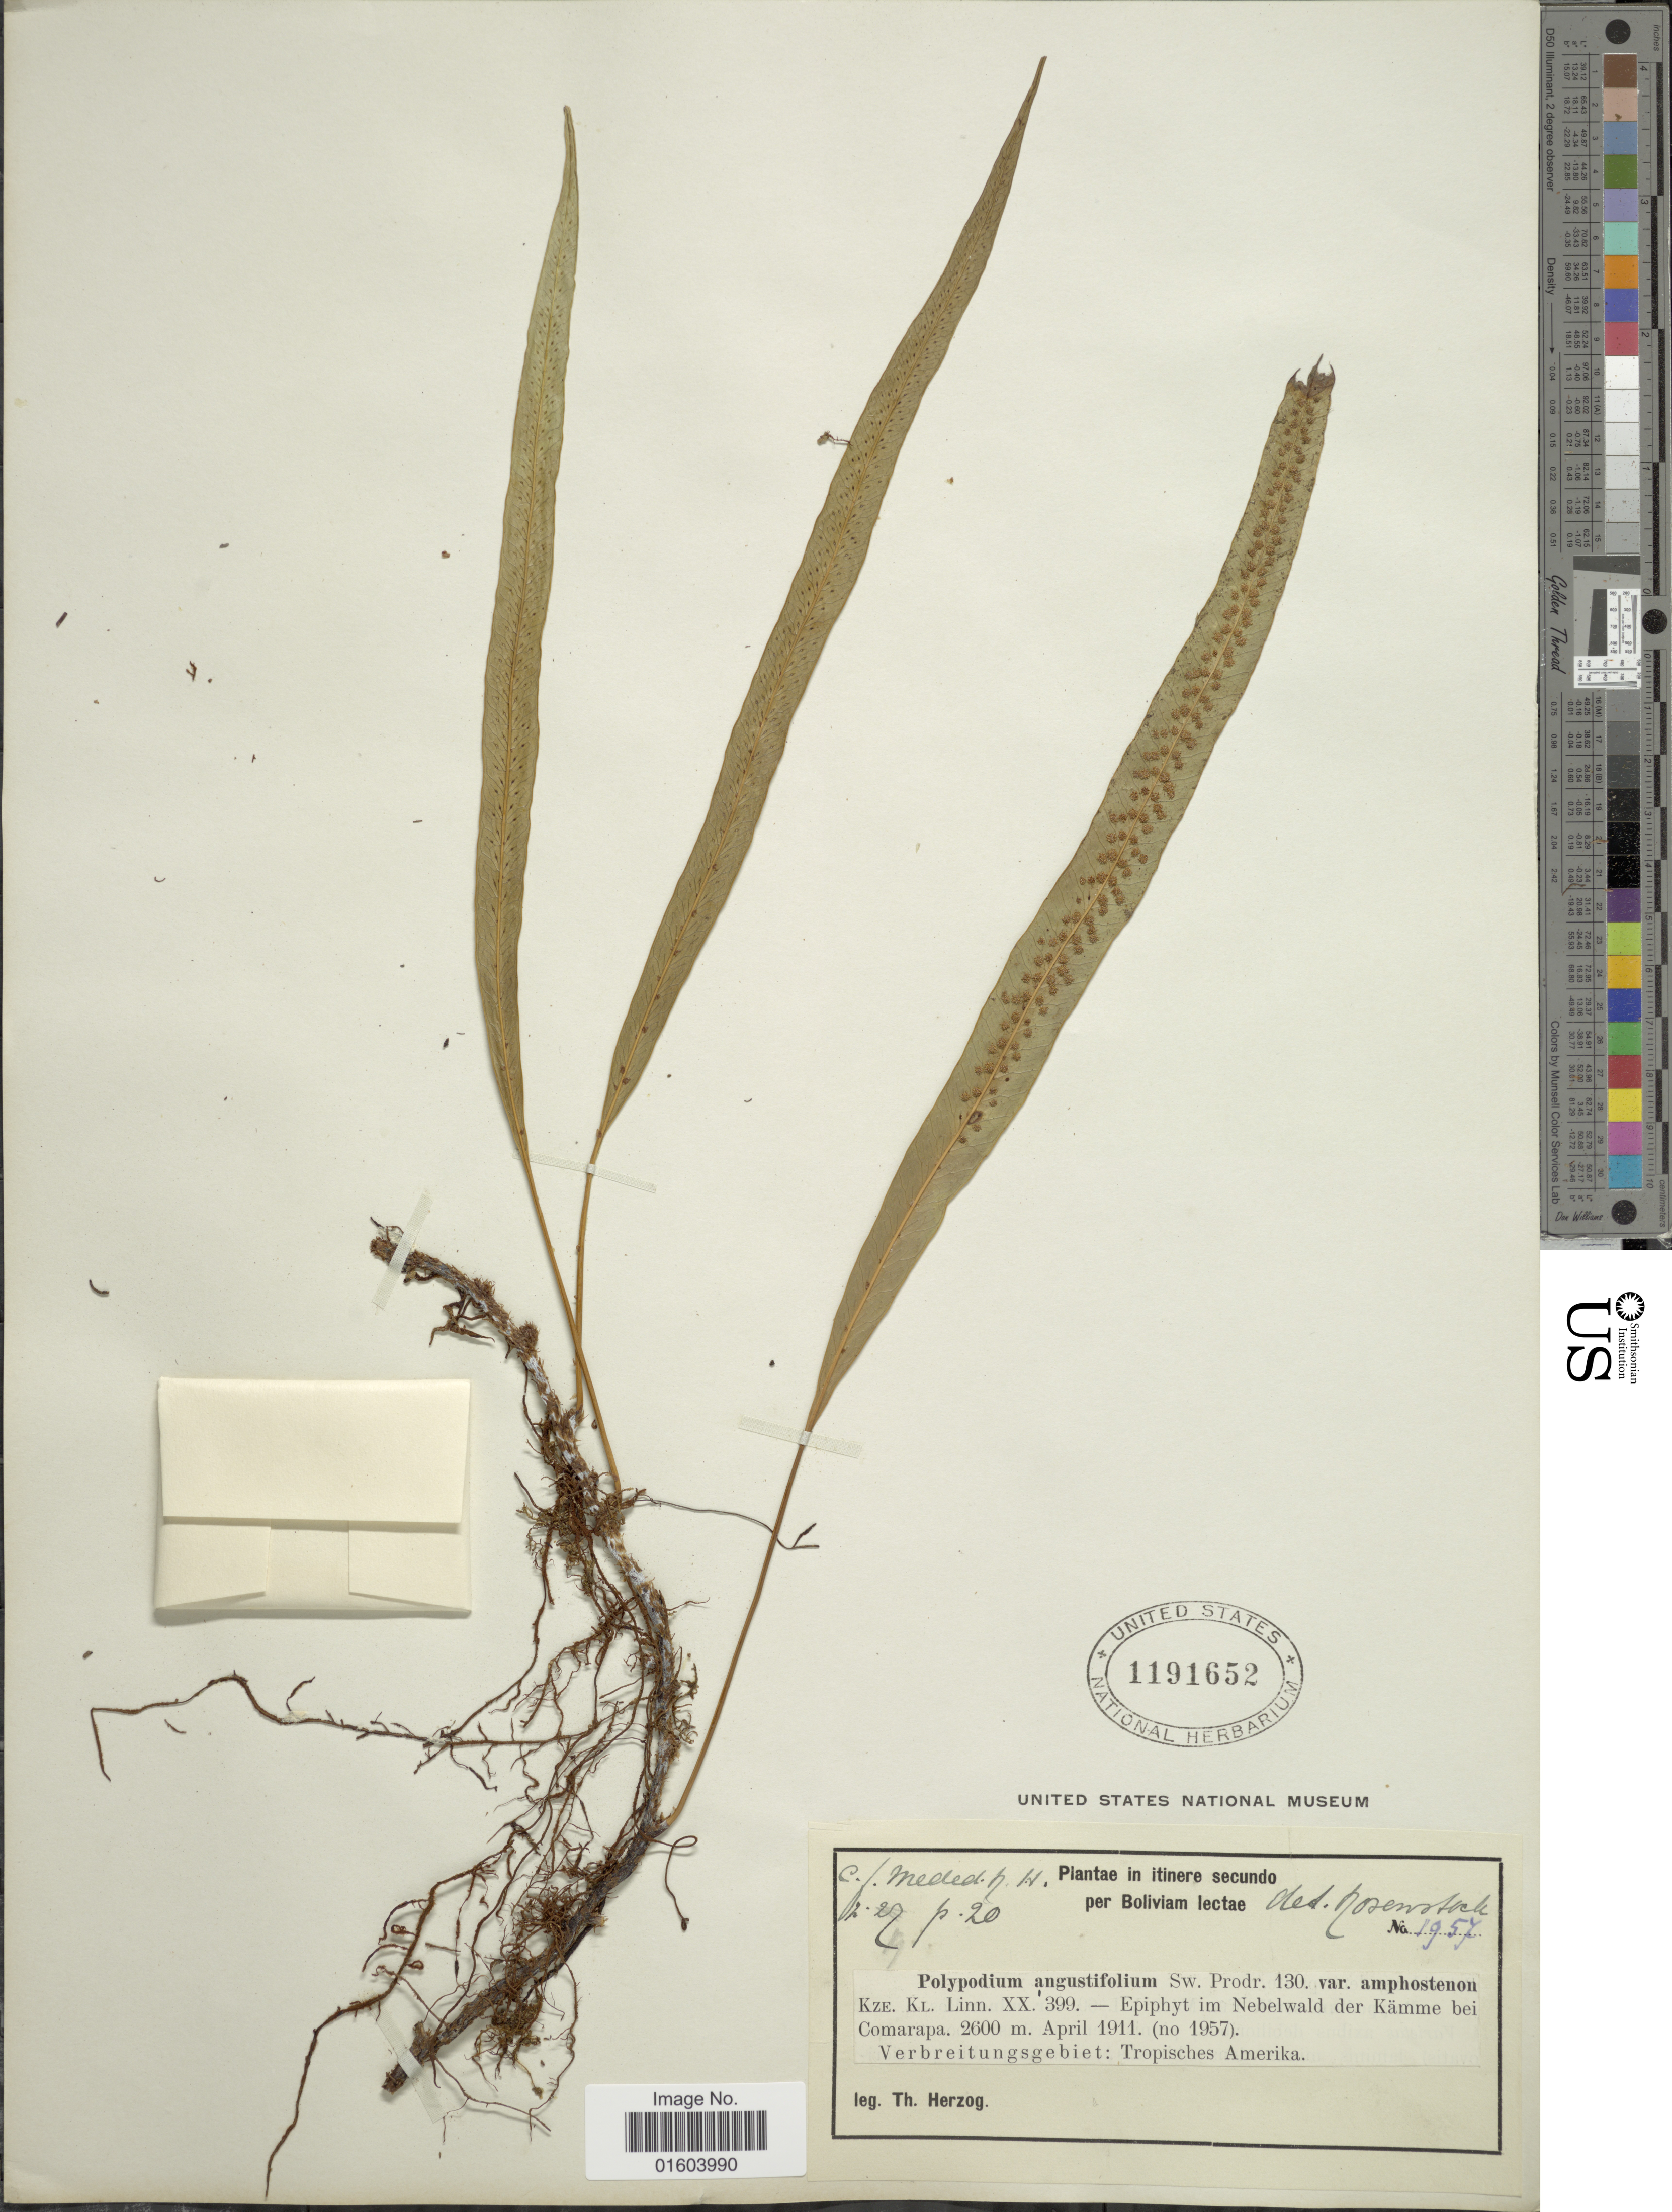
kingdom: Plantae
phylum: Tracheophyta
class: Polypodiopsida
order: Polypodiales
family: Polypodiaceae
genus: Campyloneurum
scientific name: Campyloneurum angustifolium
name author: (Sw.) Fée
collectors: T. K. J. Herzog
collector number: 1957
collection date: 1911-04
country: Bolivia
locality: Boliviam lectae. Kammei bei Comarapa.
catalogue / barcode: US 1191652